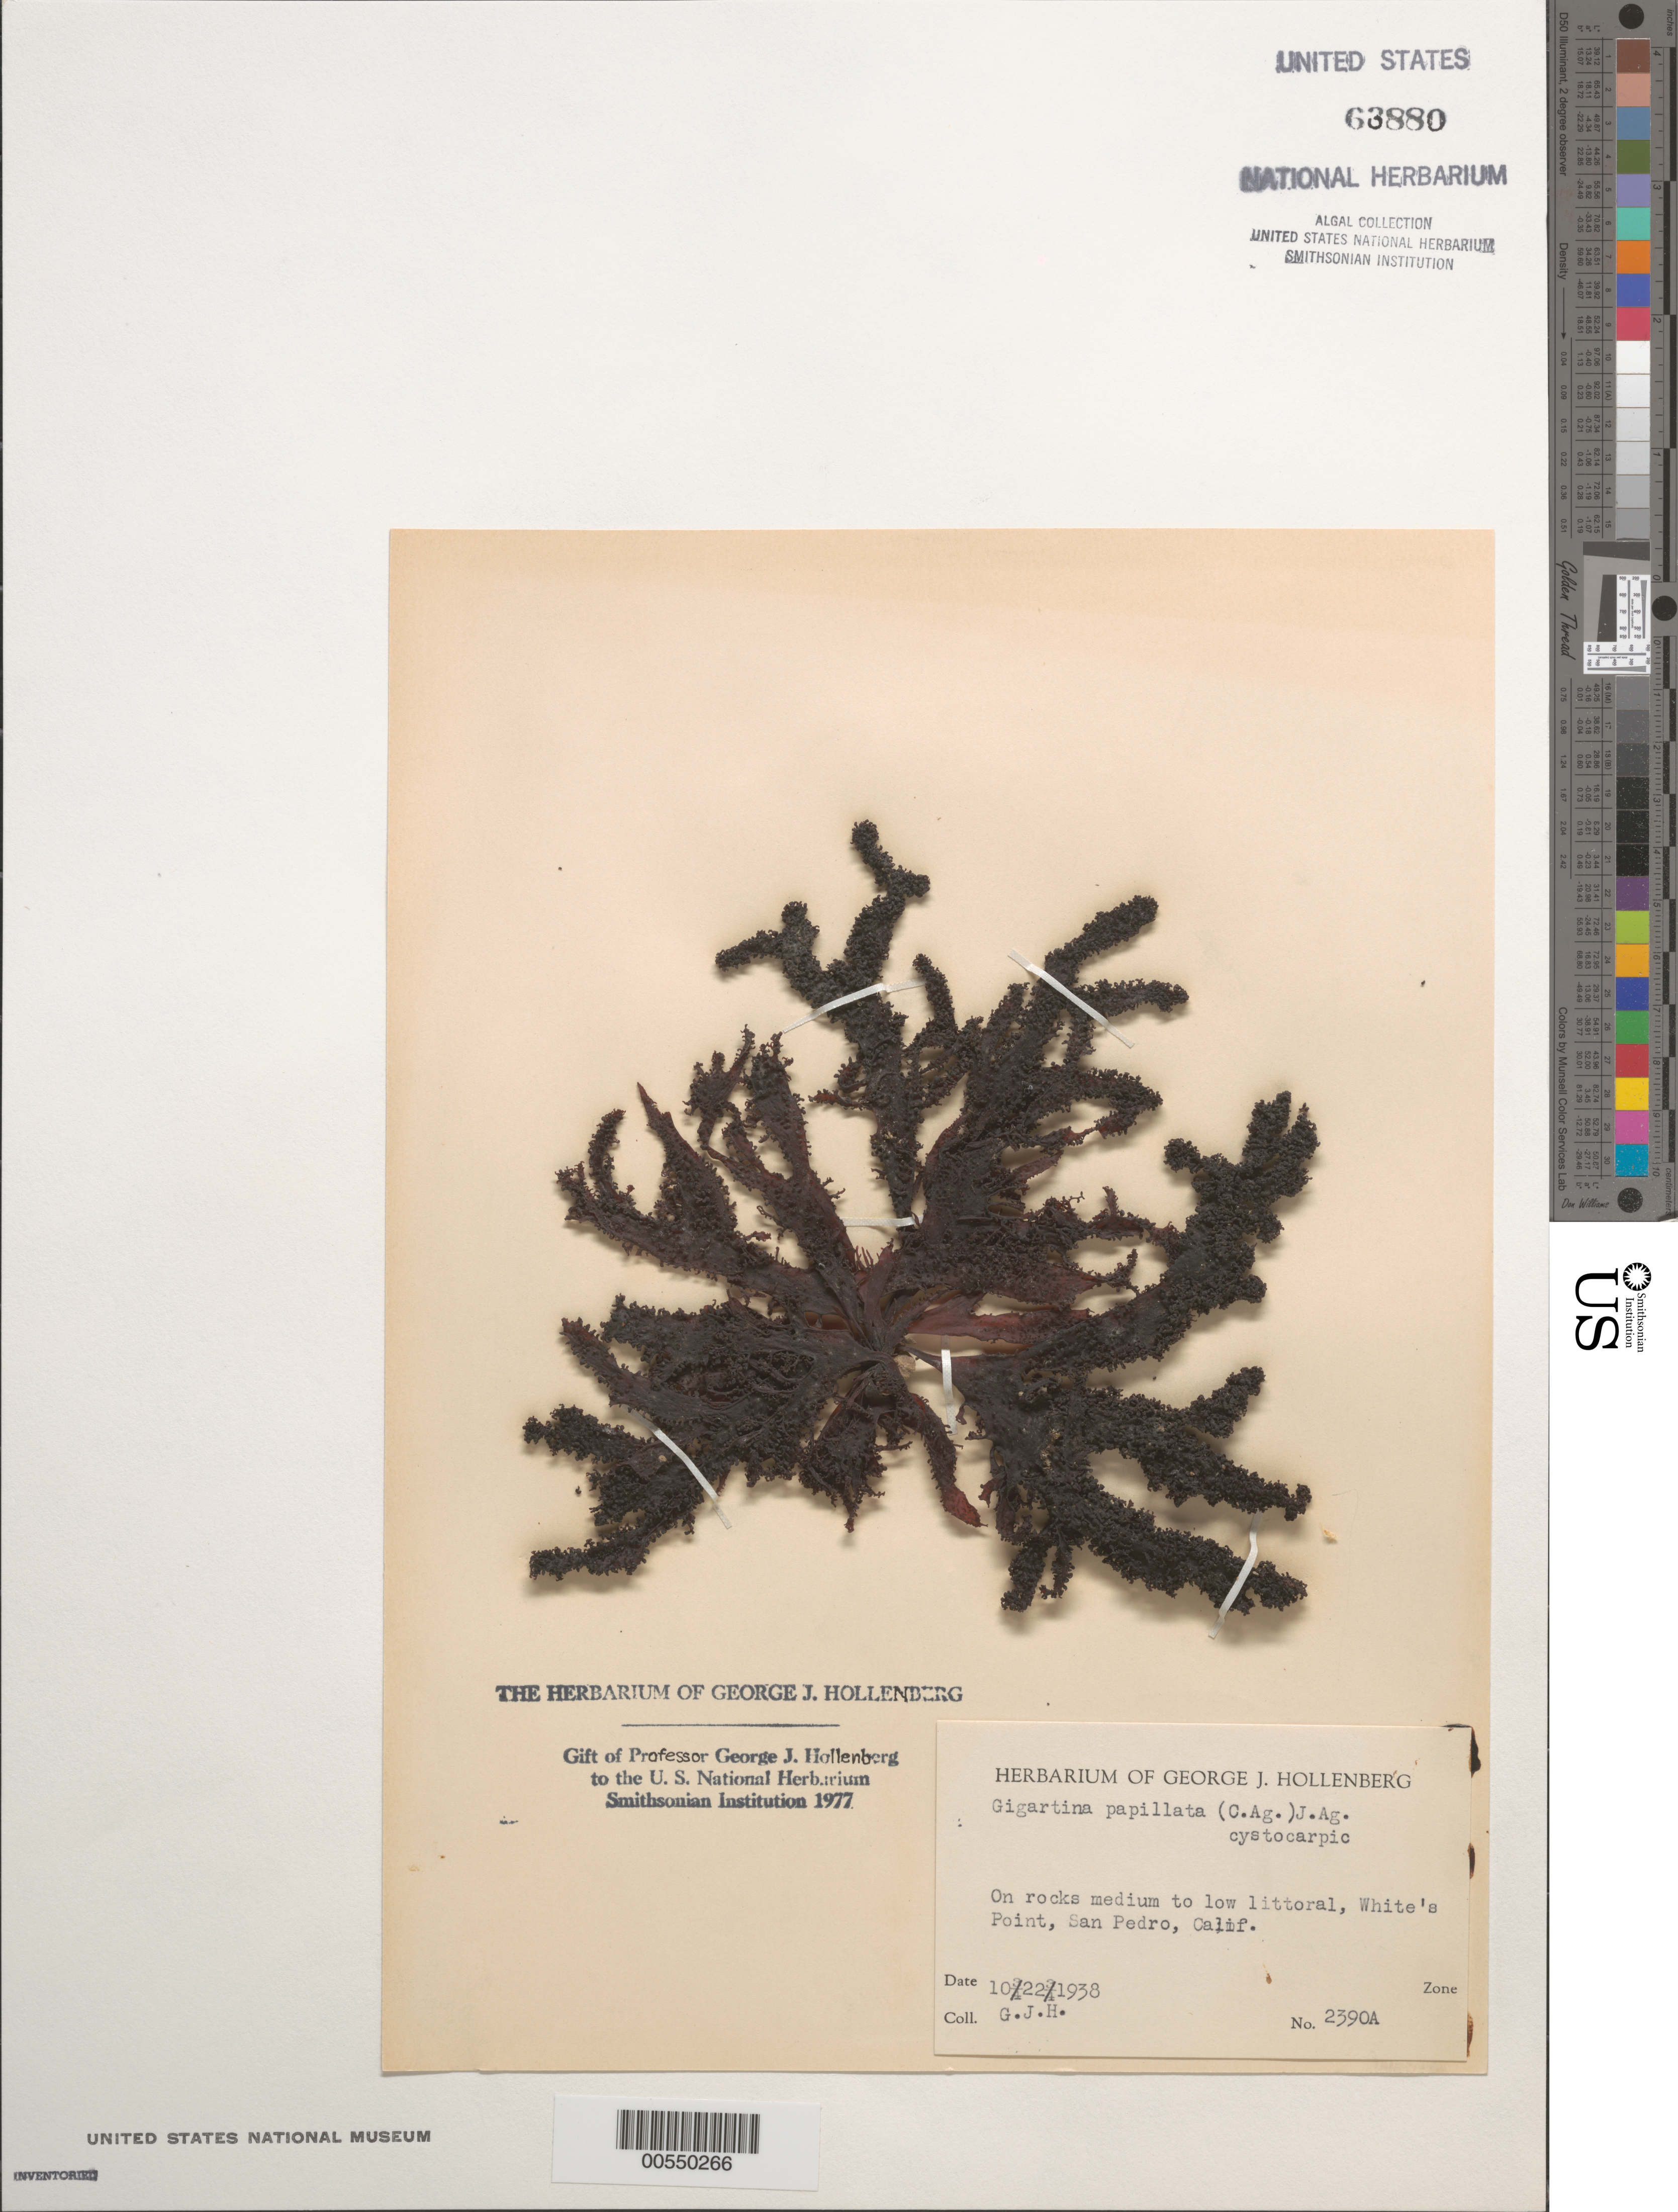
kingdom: Plantae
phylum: Rhodophyta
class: Florideophyceae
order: Gigartinales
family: Phyllophoraceae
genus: Mastocarpus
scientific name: Mastocarpus papillatus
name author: (C. Agardh) Kütz.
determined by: Algae name updating Project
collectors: G. Hollenberg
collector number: GJH 2390a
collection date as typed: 22 Oct 1938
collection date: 1938-10-22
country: United States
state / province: California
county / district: Los Angeles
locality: White's Point, San Pedro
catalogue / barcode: US 63880